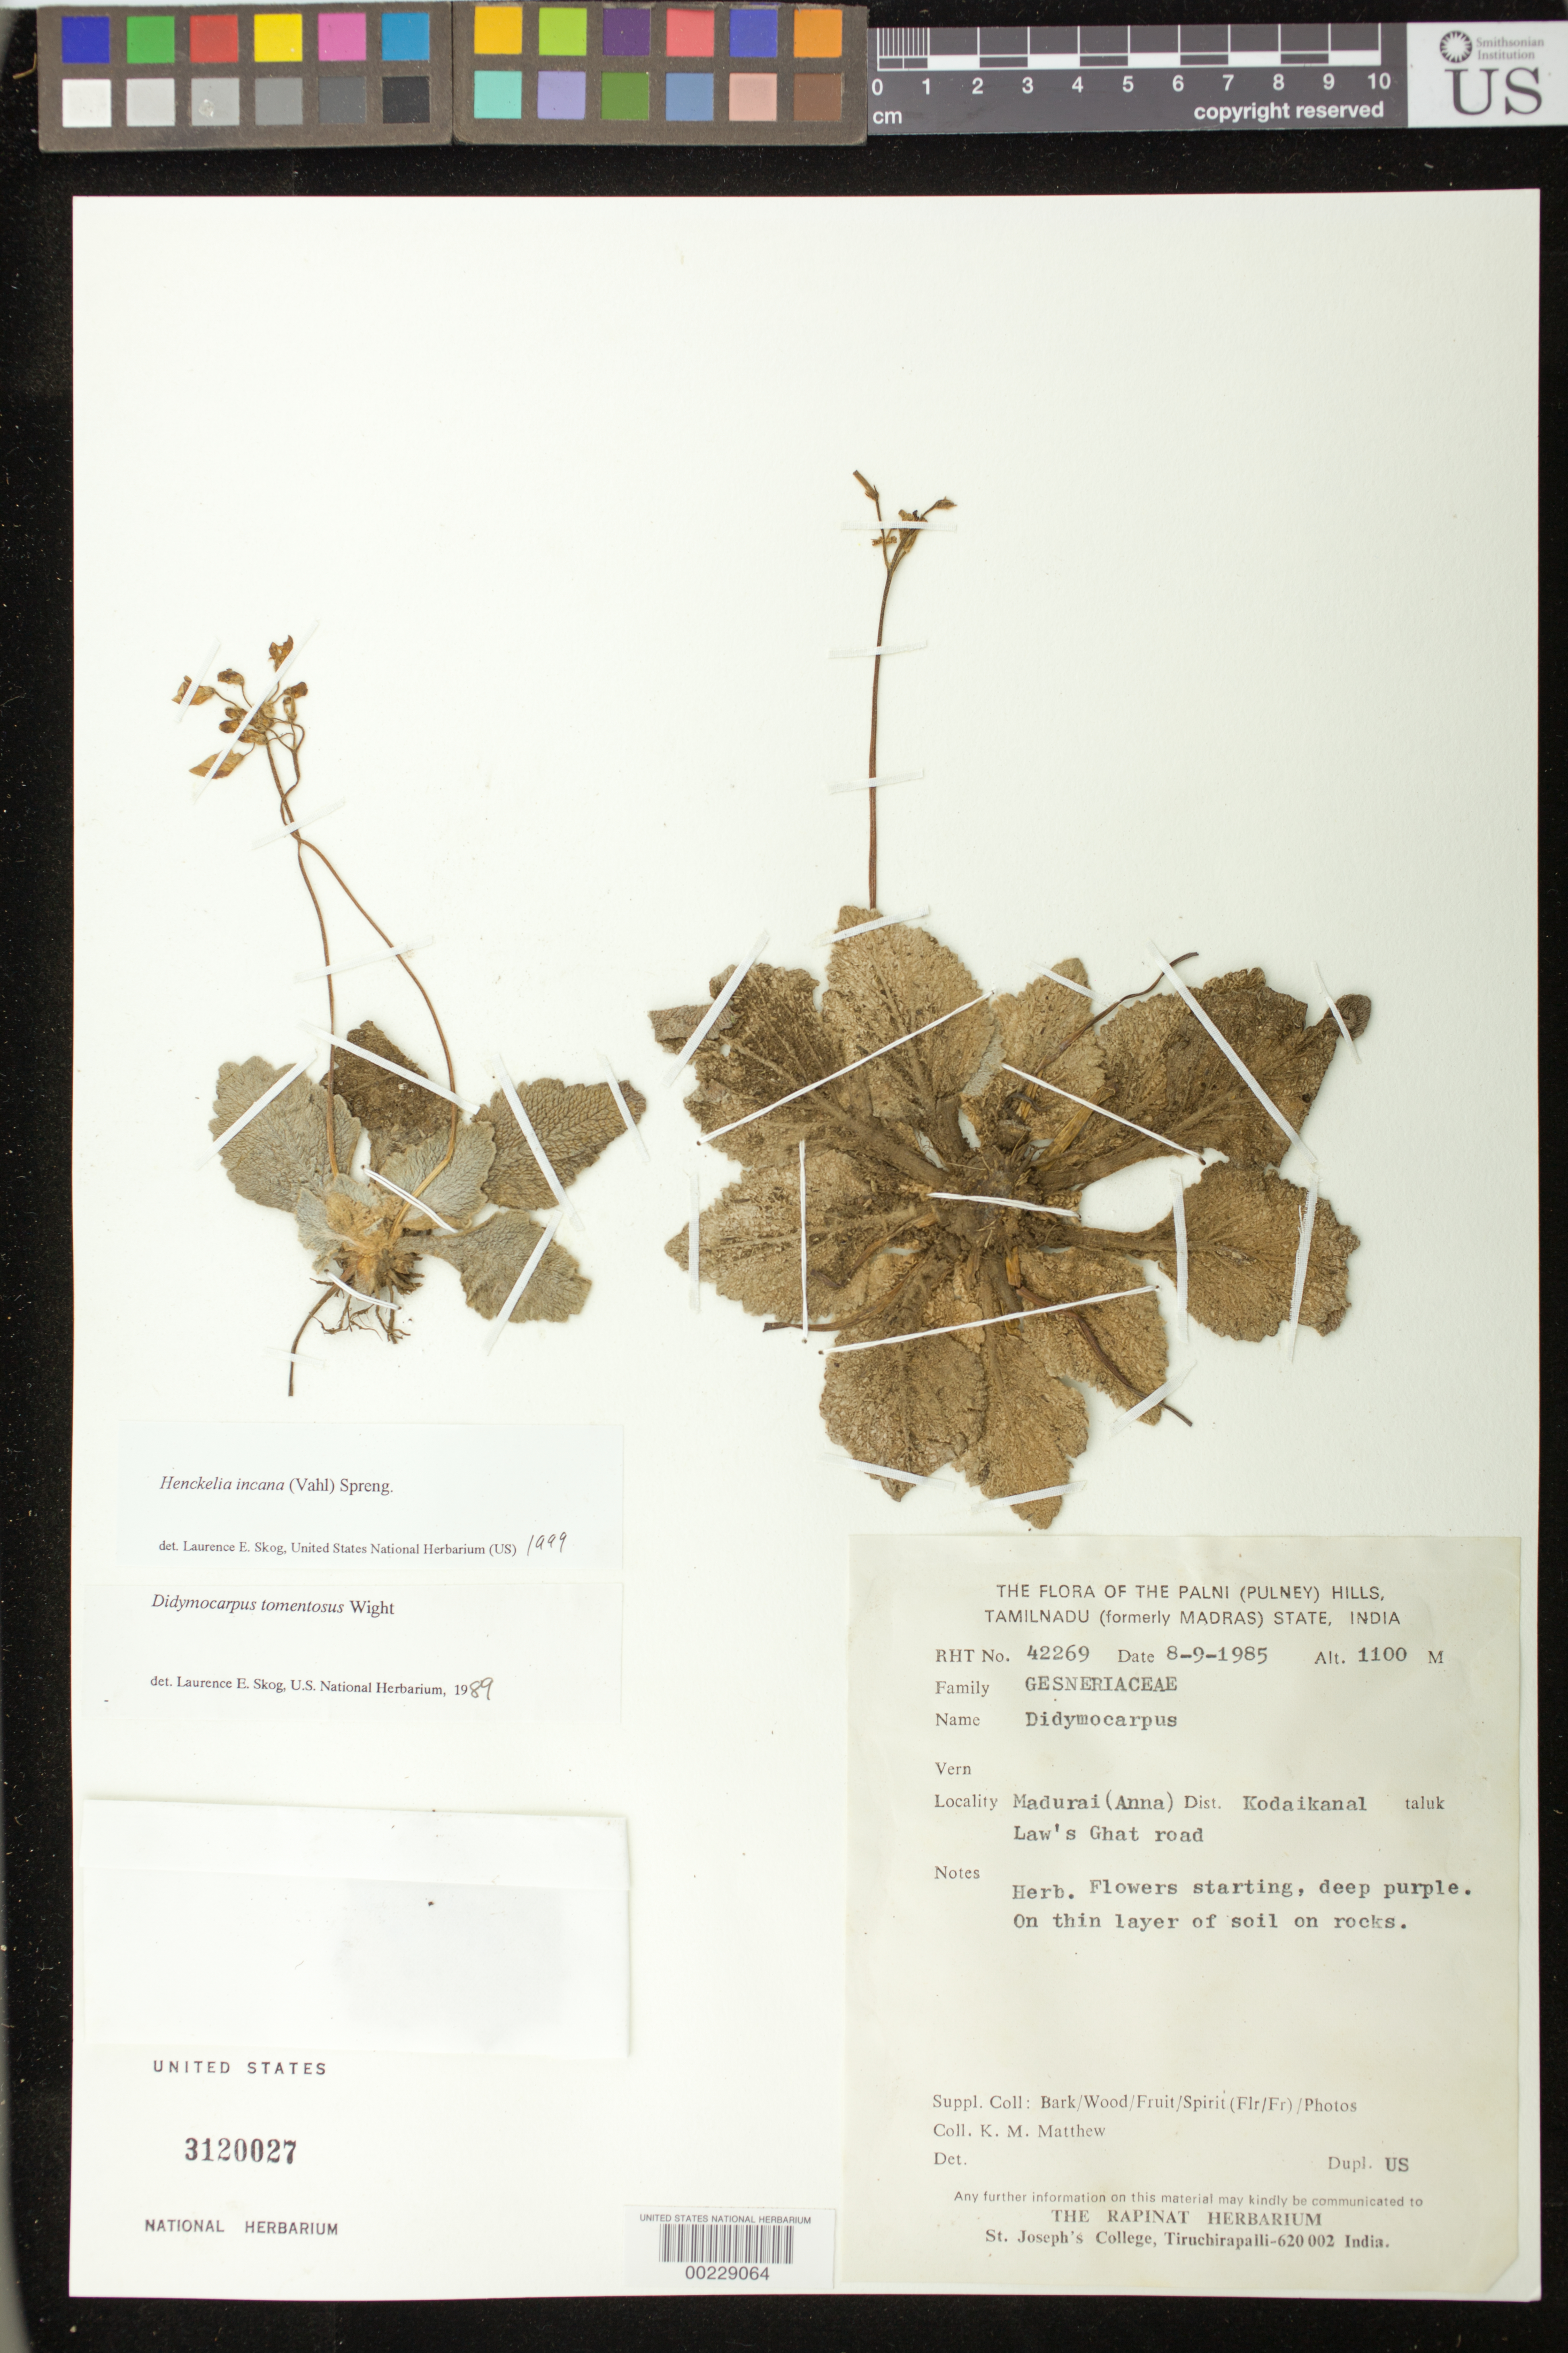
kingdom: Plantae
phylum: Tracheophyta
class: Magnoliopsida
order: Lamiales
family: Gesneriaceae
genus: Henckelia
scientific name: Henckelia incana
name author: (Vahl) Spreng.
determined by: Skog, Laurence E.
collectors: K. M. Matthew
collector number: RHT 42269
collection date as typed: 08 Sep 1985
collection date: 1985-09-08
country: India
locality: Palni (pulney) hills, tamilnadu (formerly madras) state, dist kodaikanal taluk, madurai (anna), law's ghat road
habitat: On thin layer of soil on rocks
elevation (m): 1100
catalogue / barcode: US 3120027